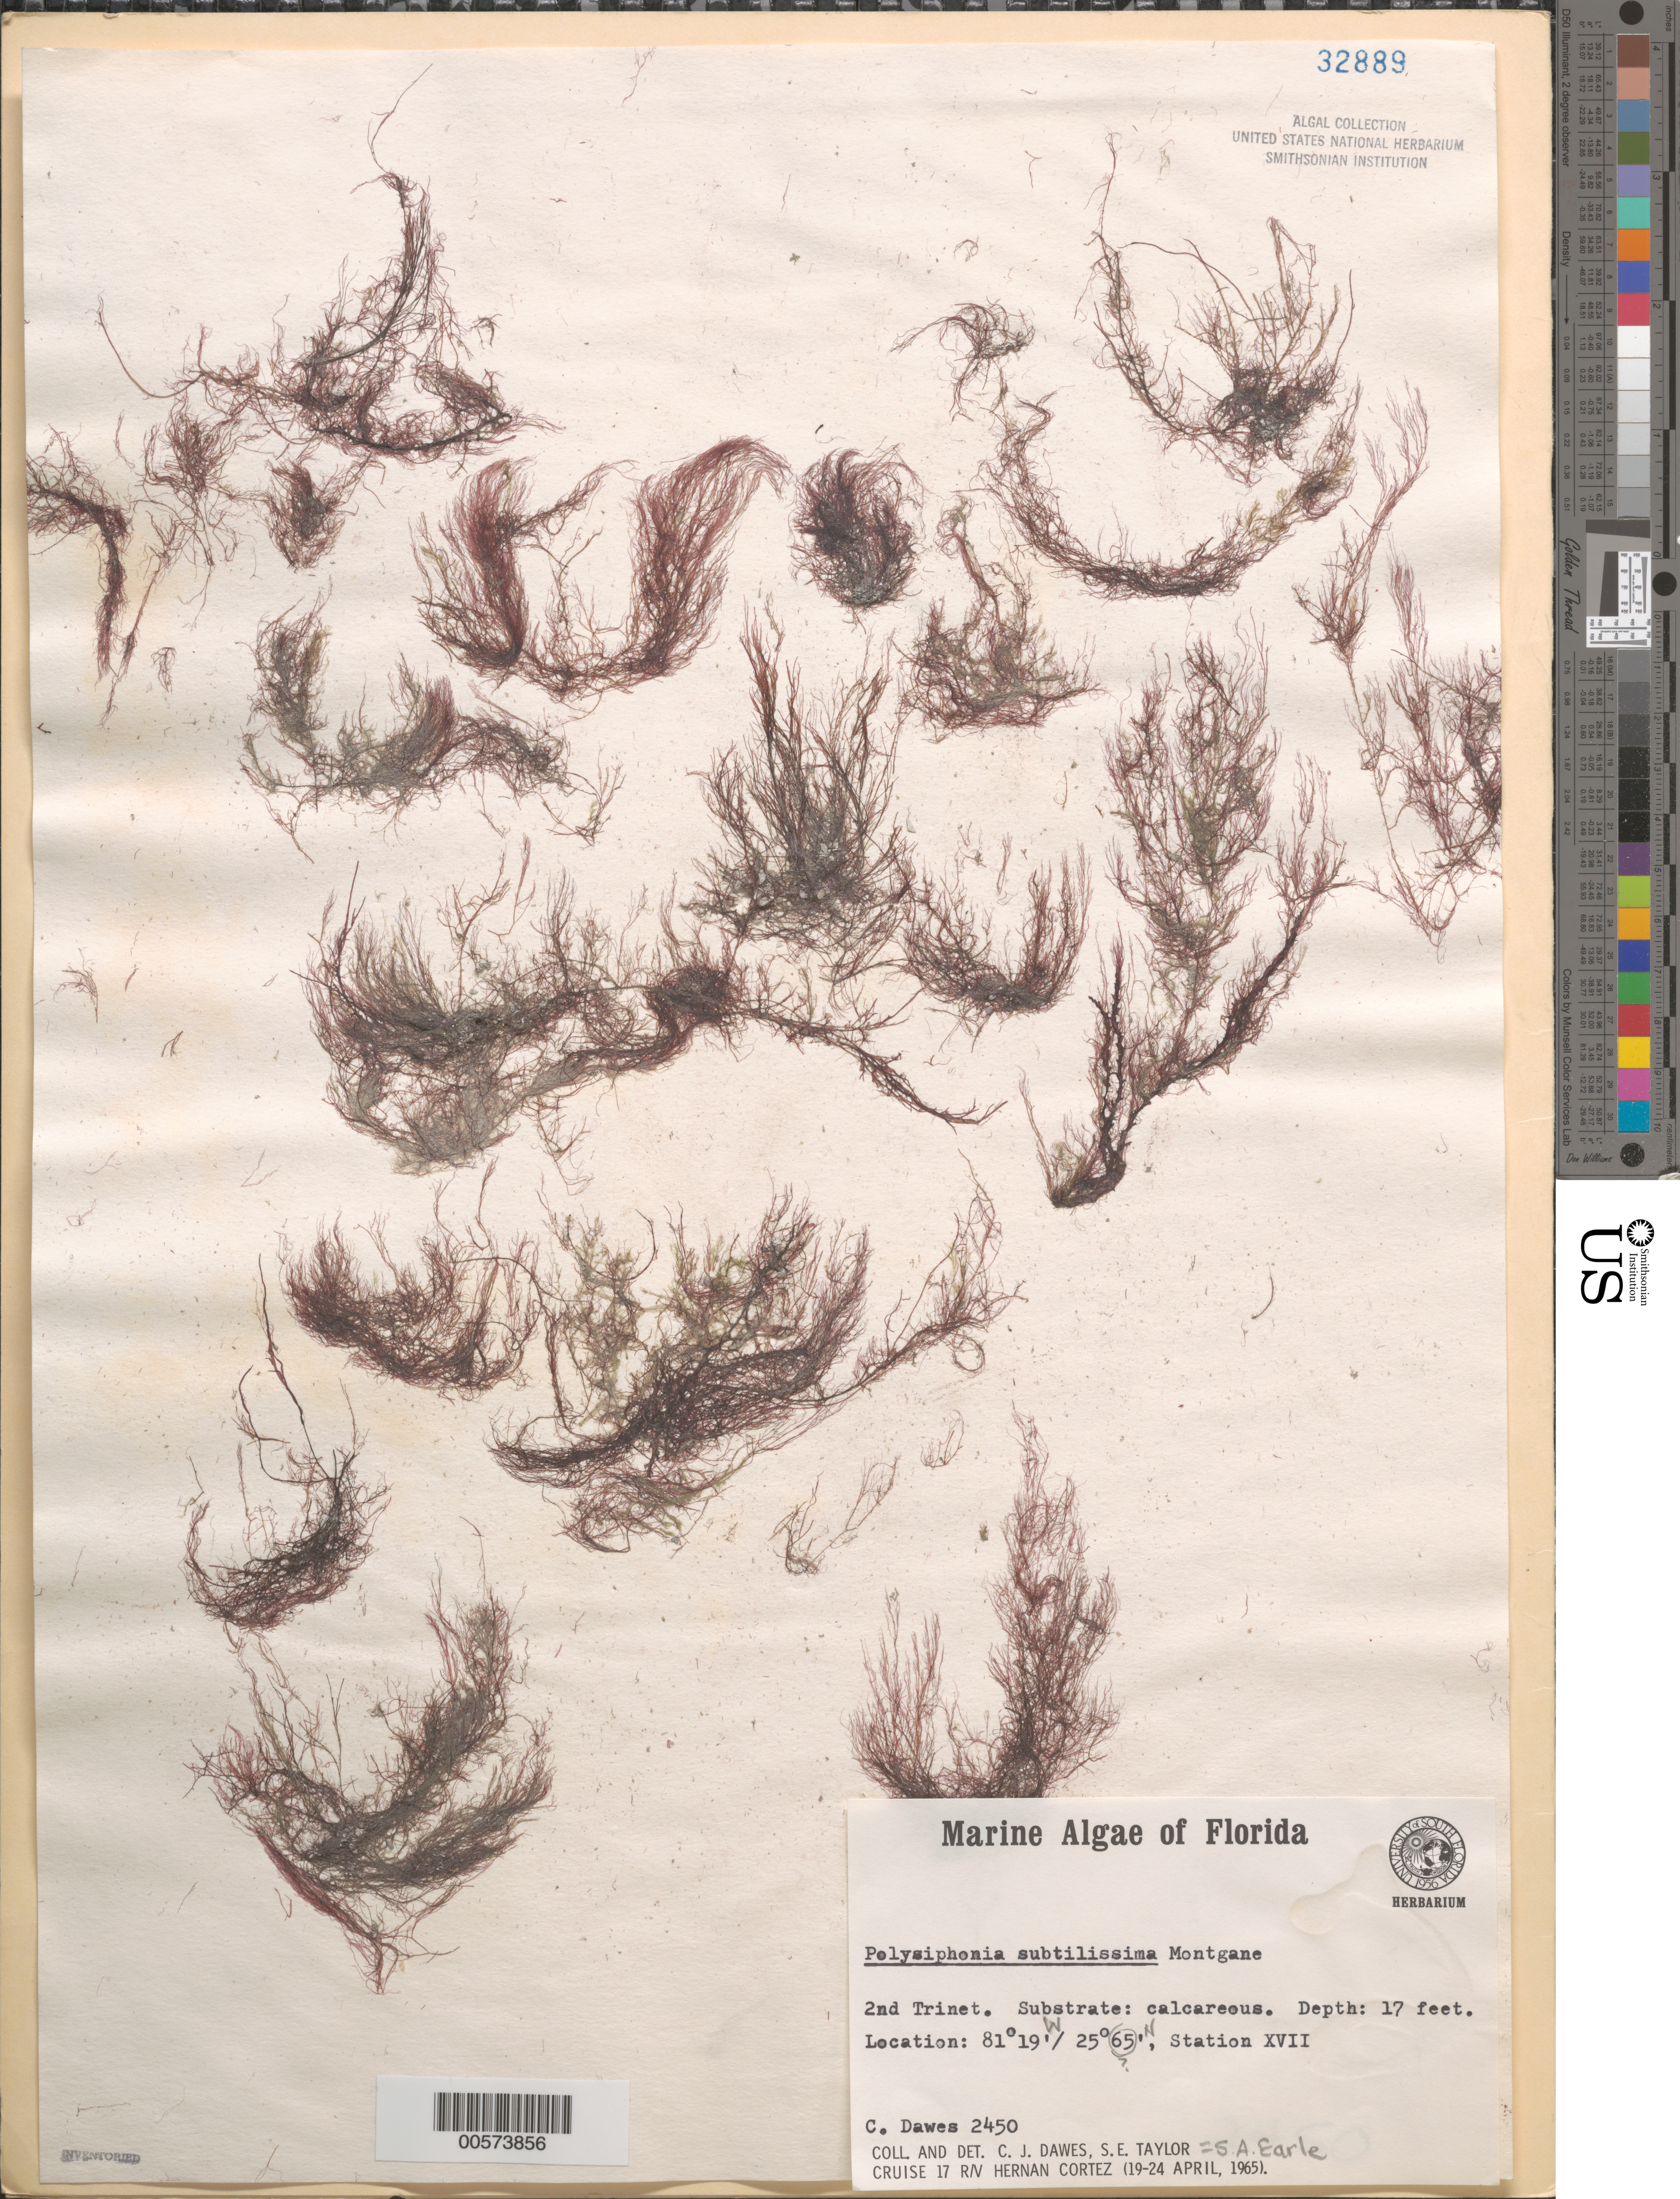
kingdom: Plantae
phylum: Rhodophyta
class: Florideophyceae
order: Ceramiales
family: Rhodomelaceae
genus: Polysiphonia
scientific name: Polysiphonia subtilissima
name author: Mont.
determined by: Dawes, C. J.; Earle, S. A.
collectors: C. Dawes & S. A. Earle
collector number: Cjd 2450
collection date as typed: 19 Apr 1965 to 24 Apr 1965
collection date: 1965-04-19/1965-04-24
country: United States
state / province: Florida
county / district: Collier County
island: Ten Thousand Islands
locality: Gulf of Mexico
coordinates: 25 65' N, 81 19' W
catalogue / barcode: US 32889